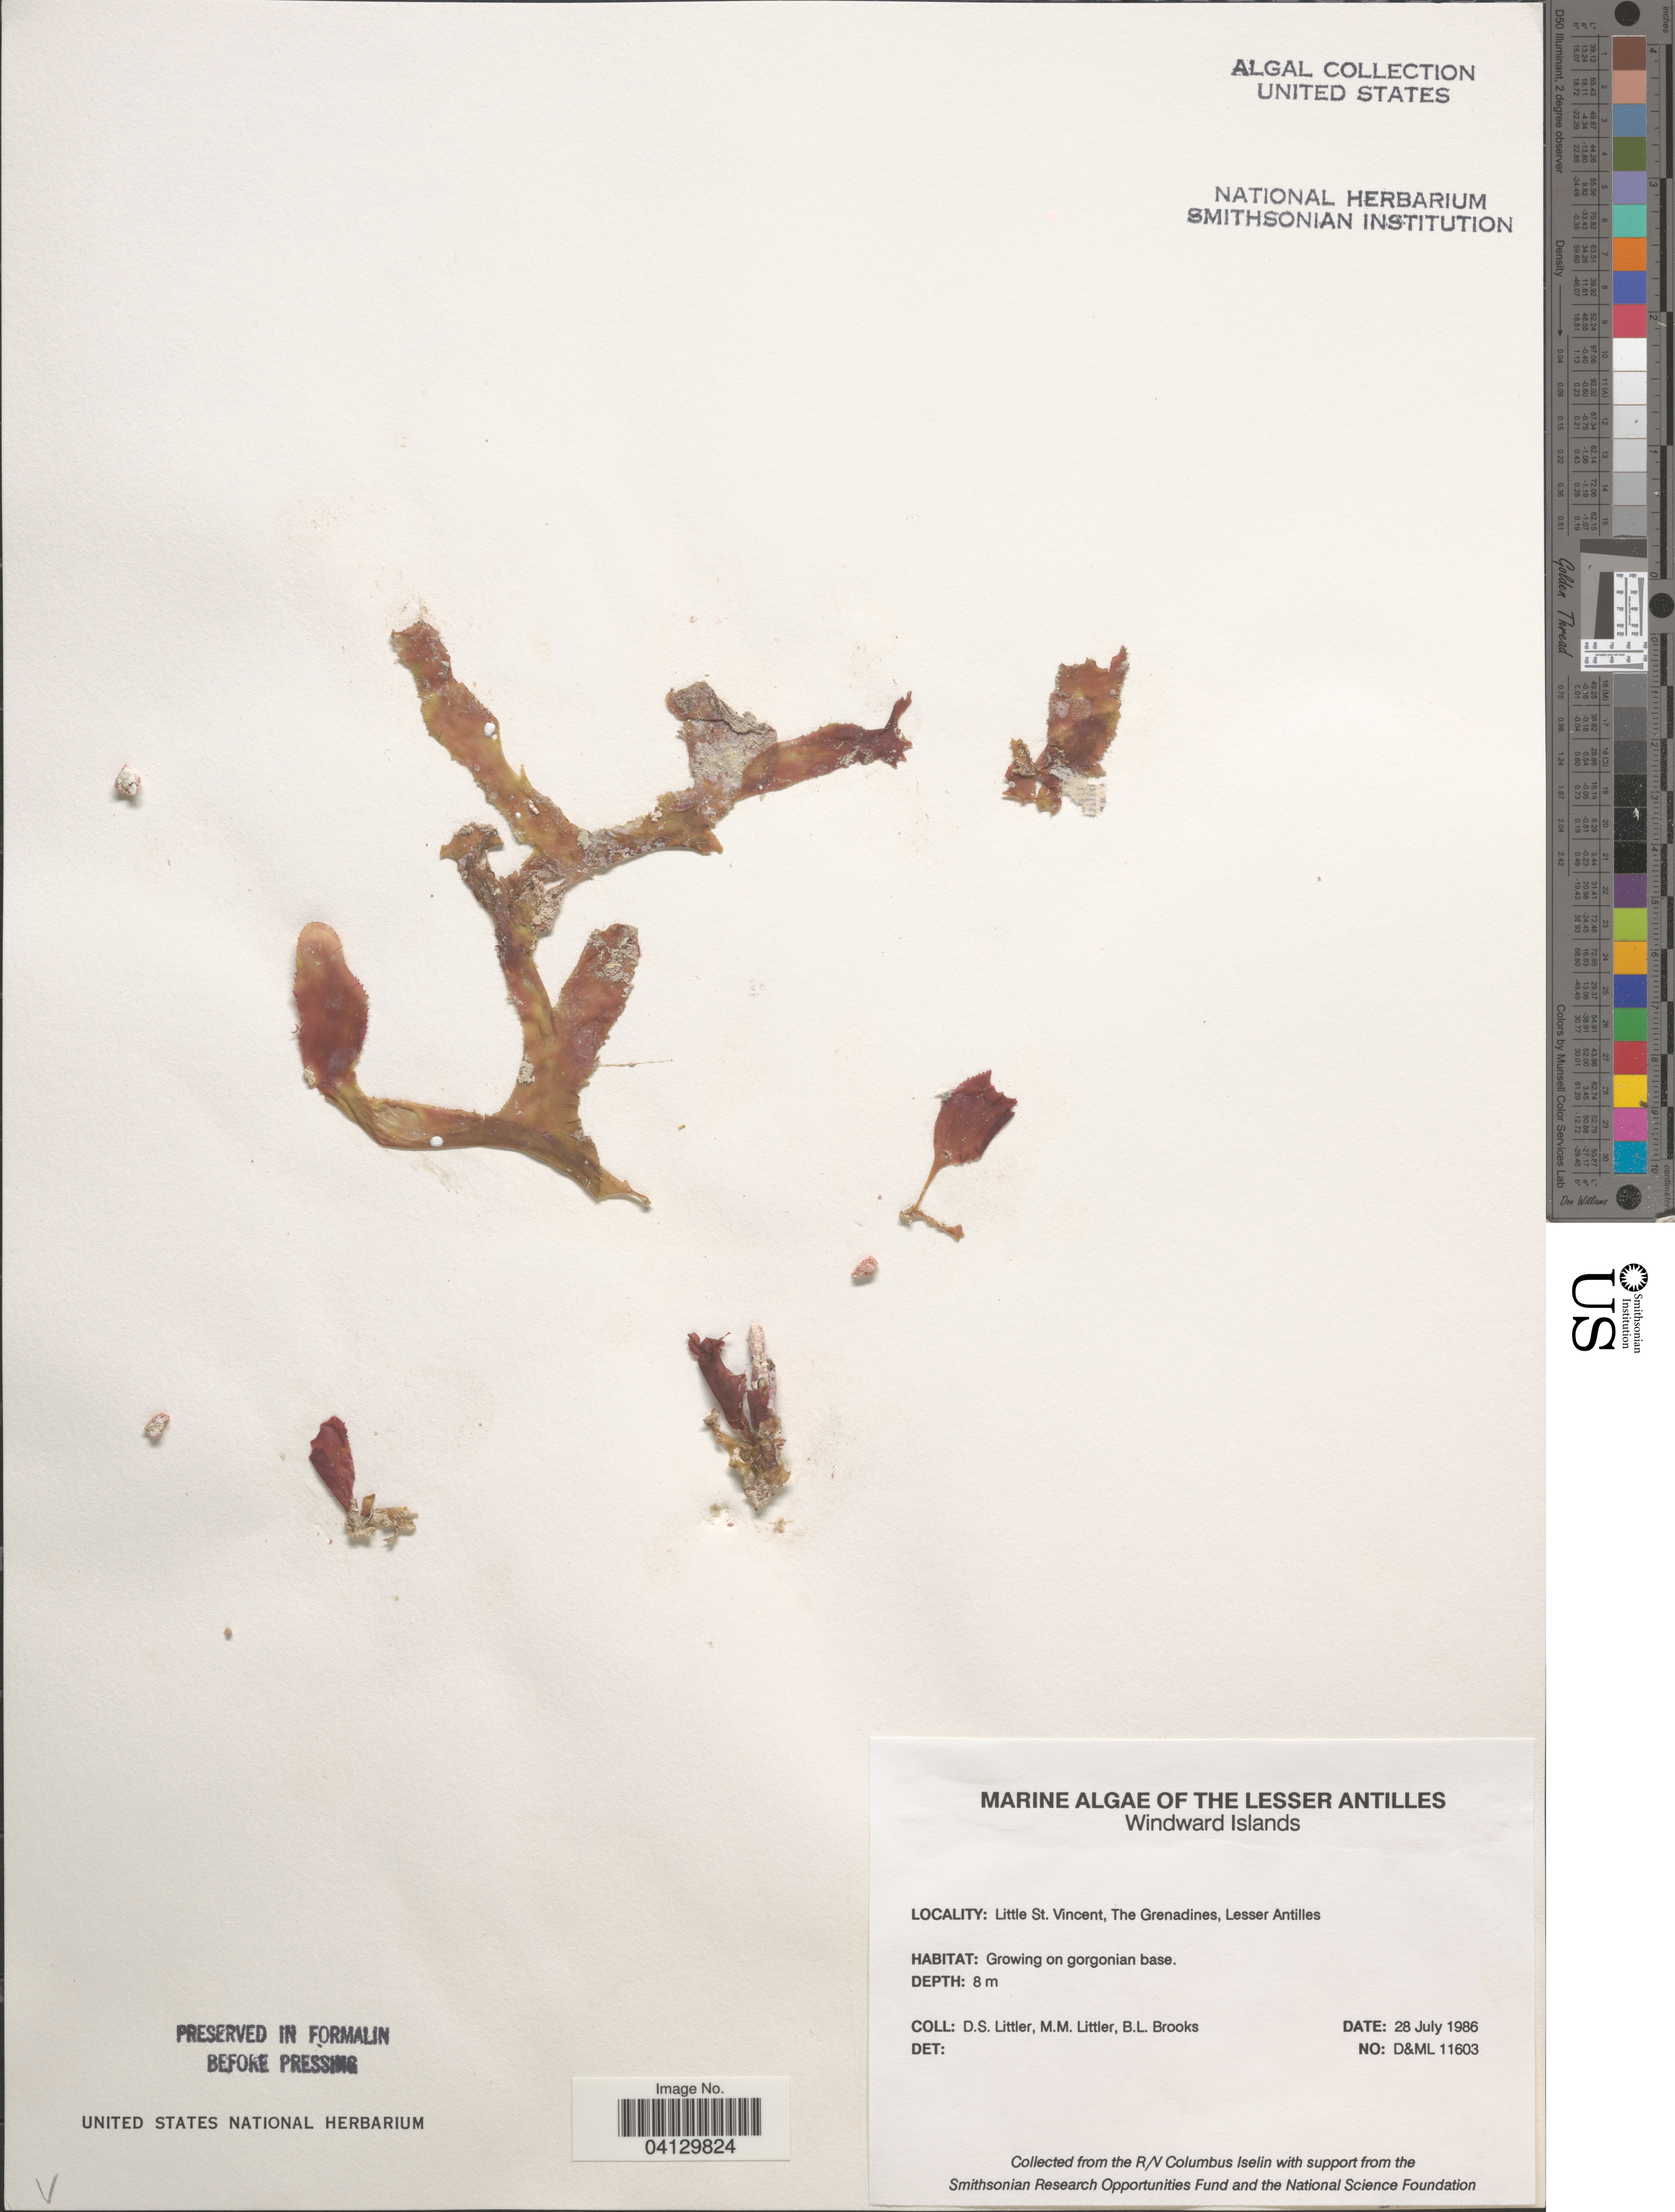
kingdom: Plantae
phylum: Rhodophyta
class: Florideophyceae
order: Corallinales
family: Corallinaceae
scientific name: Crustose Coralline Algae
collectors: D. S. Littler & B. Brooks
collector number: D&ML11603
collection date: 1986-07-28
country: St. Vincent - Grenadines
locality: Windward Islands. Little St. Vincent, The Grenadines, Lesser Antilles.